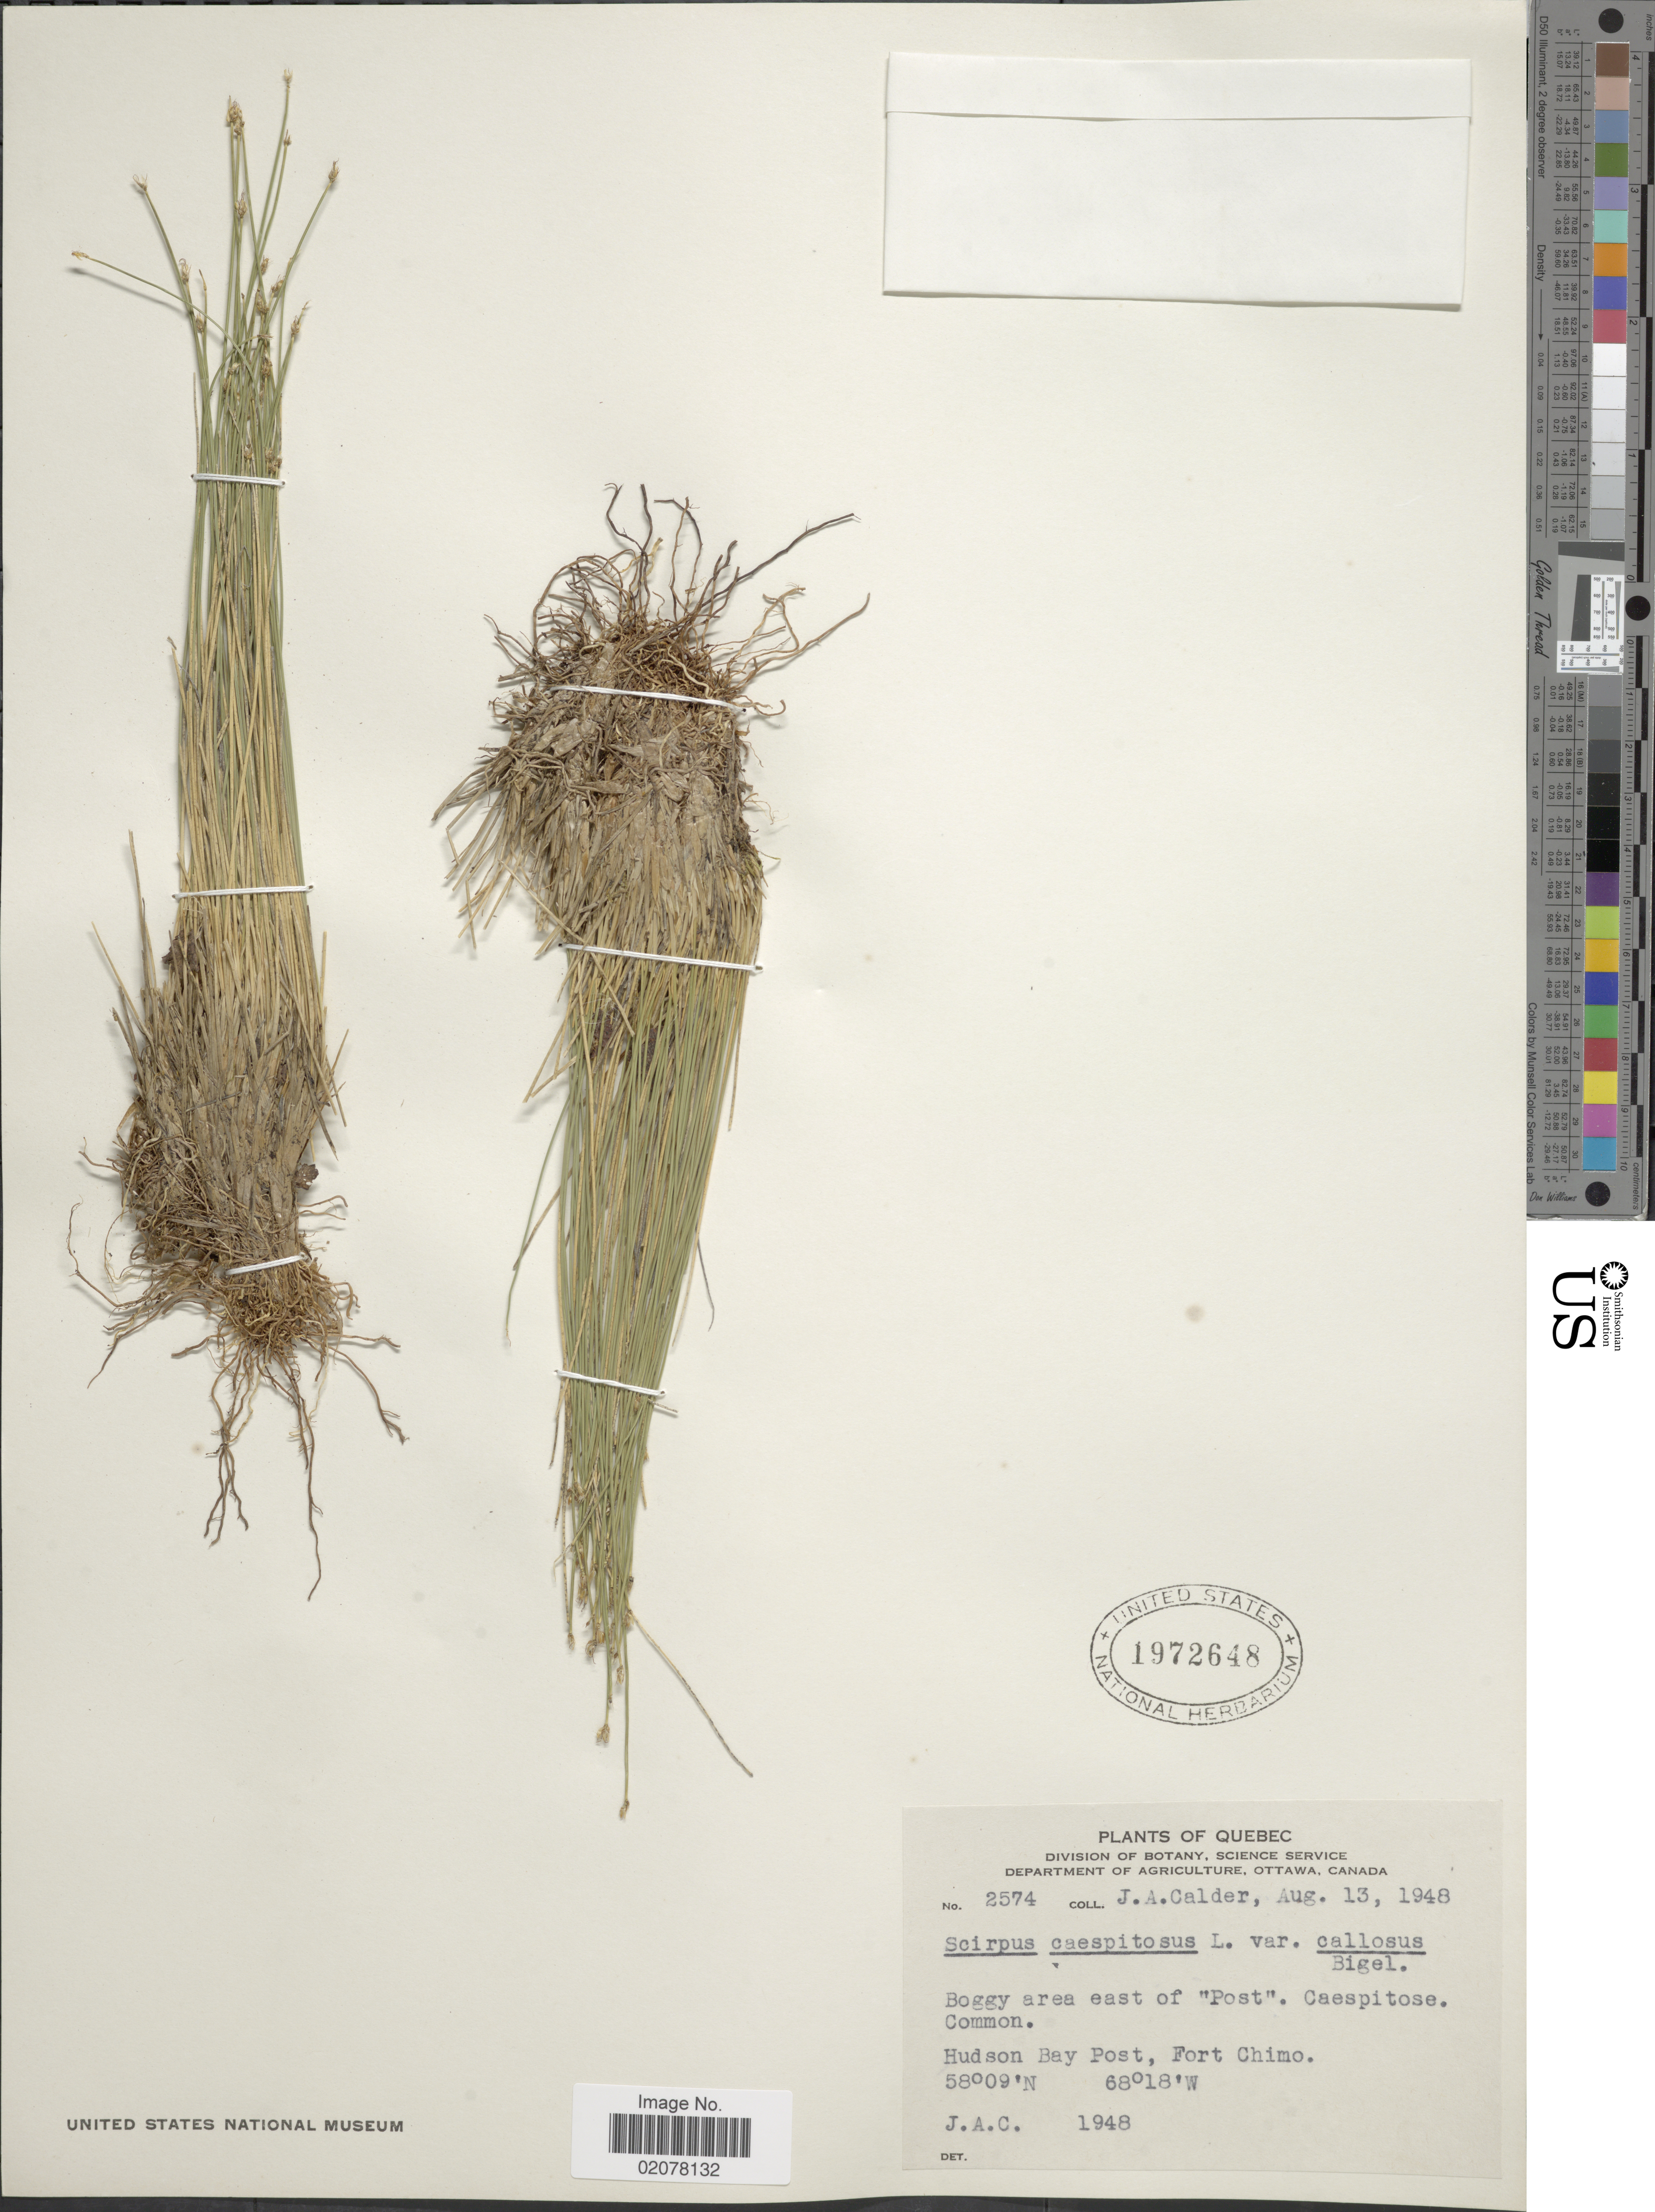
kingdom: Plantae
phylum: Tracheophyta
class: Liliopsida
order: Poales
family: Cyperaceae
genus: Trichophorum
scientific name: Trichophorum cespitosum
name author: (L.) Hartm.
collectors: J. A. Calder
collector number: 2574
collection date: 1948-08-13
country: Canada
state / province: Quebec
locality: Department of Agriculture, Ottawa, Canada. Hudson Bay Post, Fort Chimo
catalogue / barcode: US 1972648